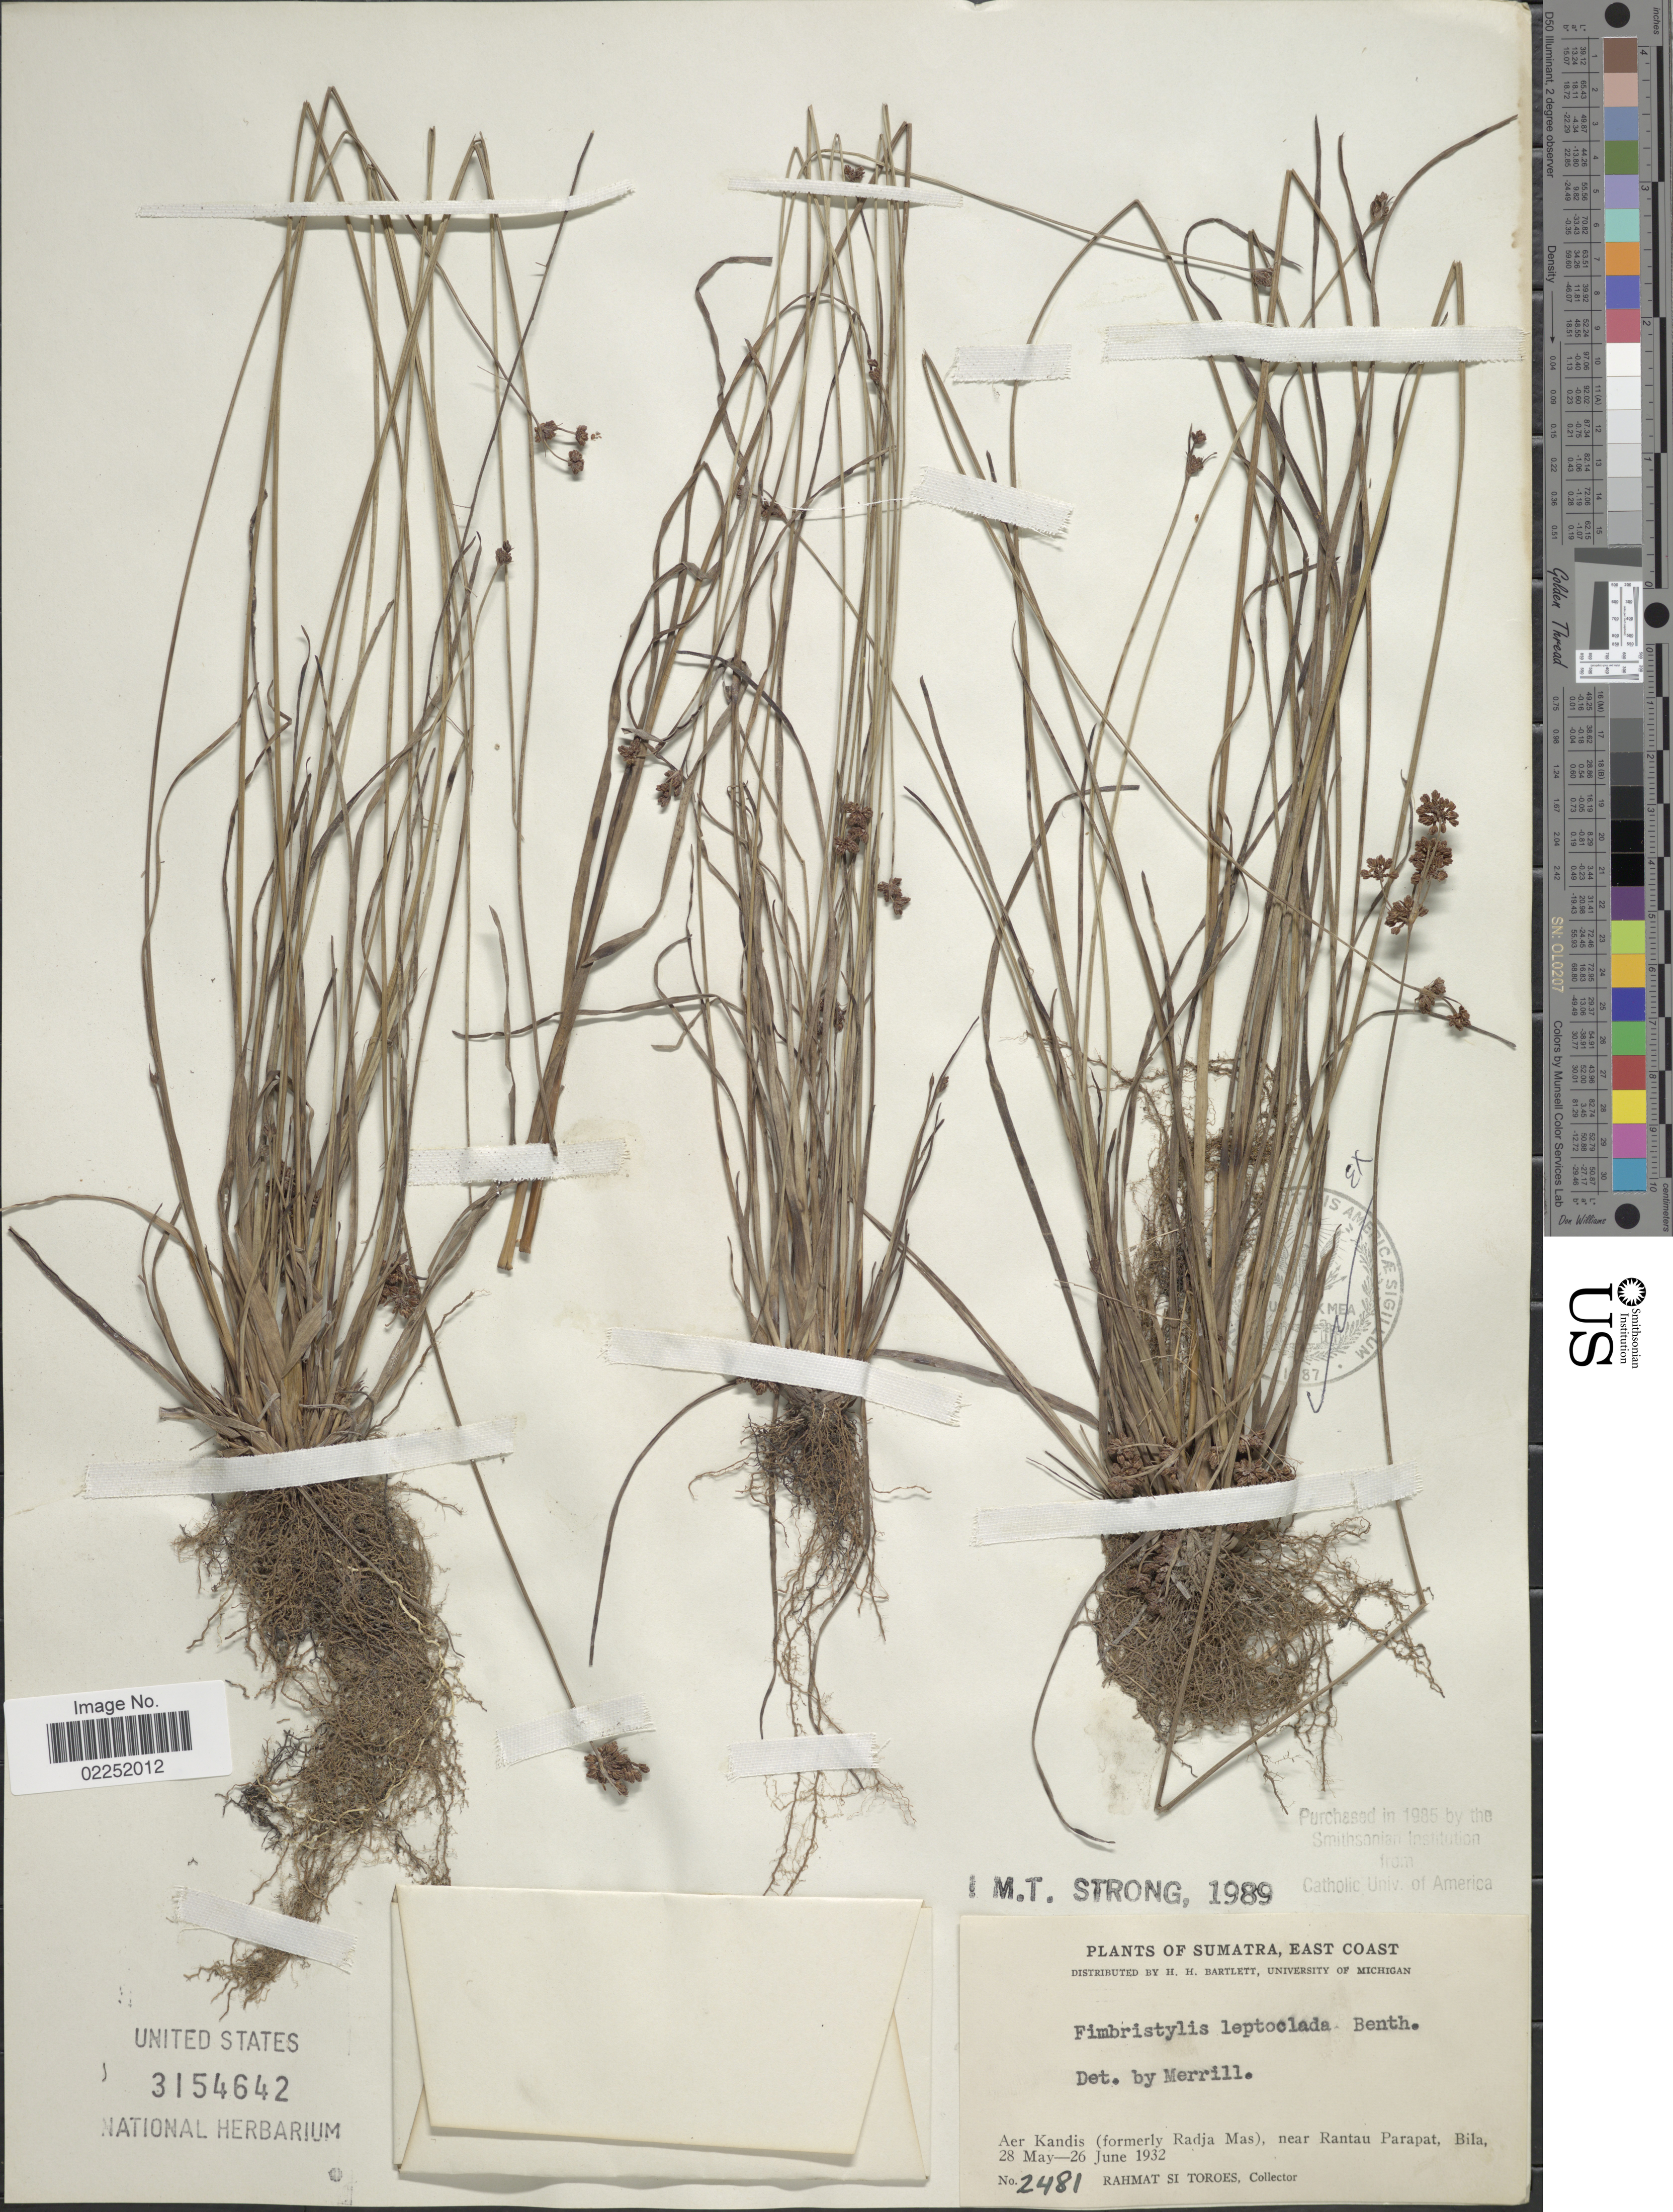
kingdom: Plantae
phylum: Tracheophyta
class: Liliopsida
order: Poales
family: Cyperaceae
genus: Fimbristylis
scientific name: Fimbristylis leptoclada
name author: Benth.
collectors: Rahmat Si Boeea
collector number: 2481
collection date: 1932-05-28/1932-06-26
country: Indonesia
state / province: Sumatra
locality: East Coast, Aer Kandis (formerly Radja Mas), near Rantau Parapat, Bila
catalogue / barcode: US 3154642